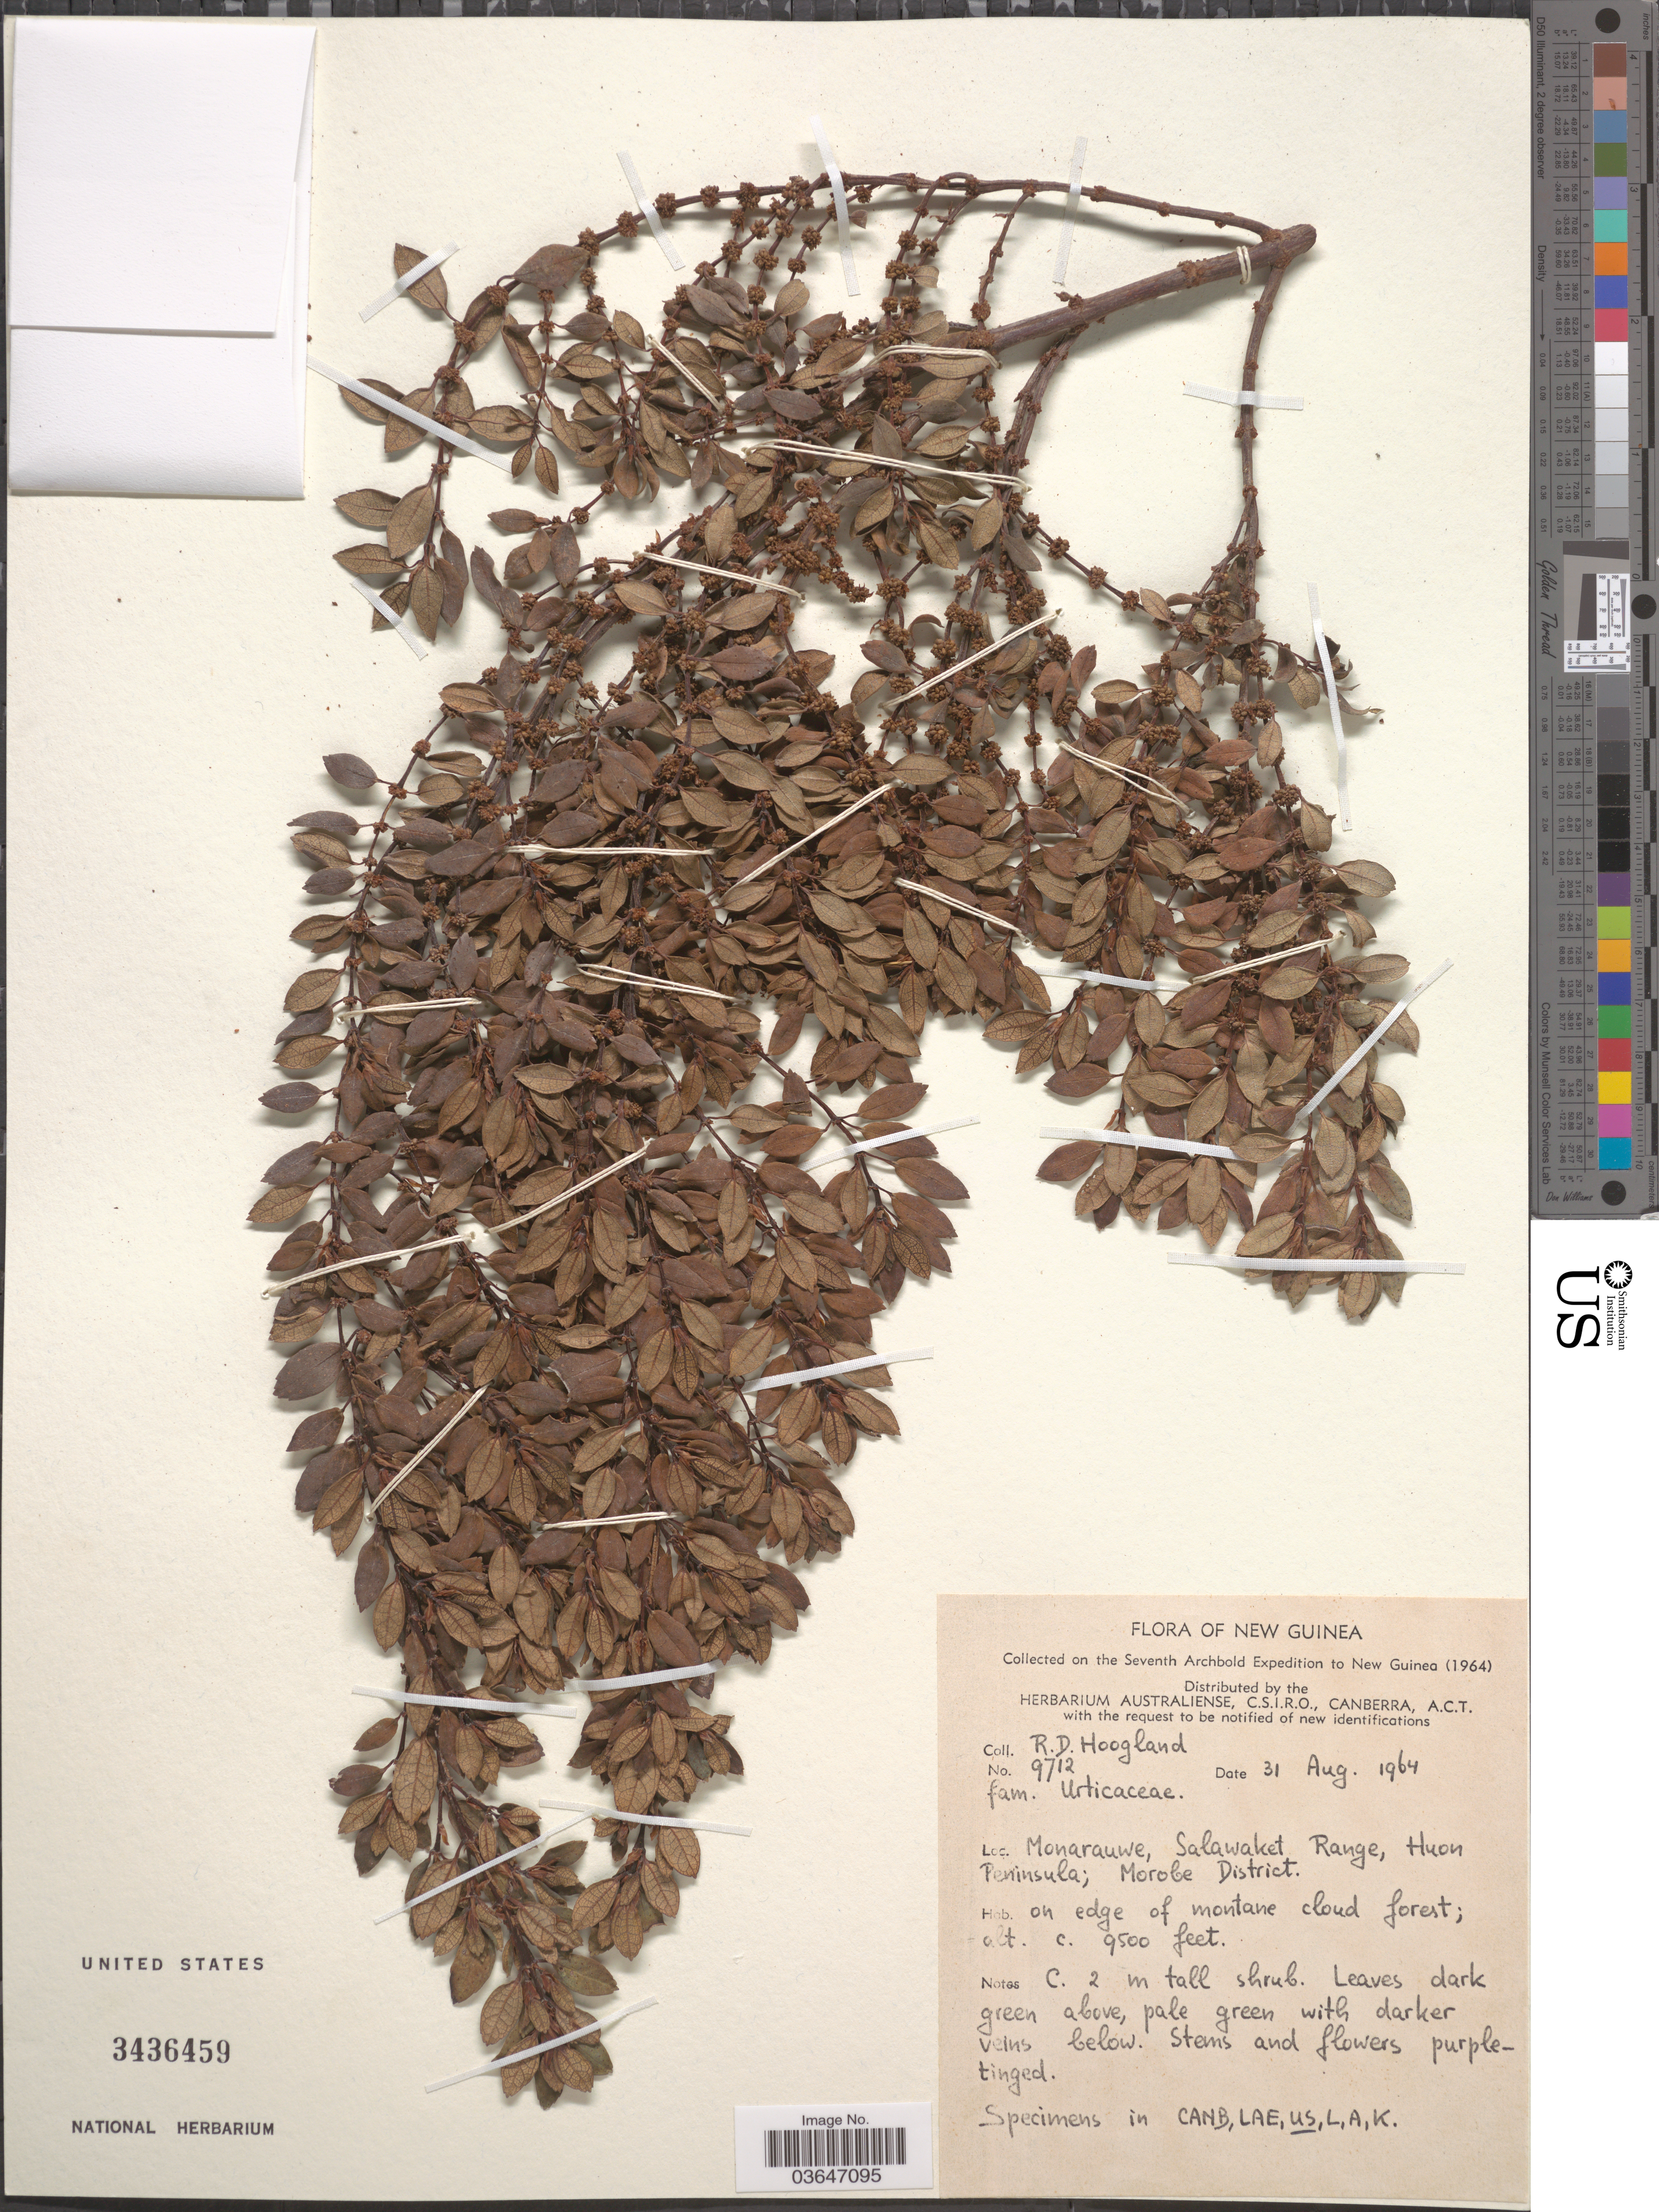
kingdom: Plantae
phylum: Tracheophyta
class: Magnoliopsida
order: Proteales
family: Proteaceae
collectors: R. D. Hoogland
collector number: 9712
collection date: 1964-08-31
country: Papua New Guinea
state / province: Morobe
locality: New Guinea. Monarauwe, Salawaket Range, Huon Peninsula; Morobe District.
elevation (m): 2896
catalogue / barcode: US 3436459